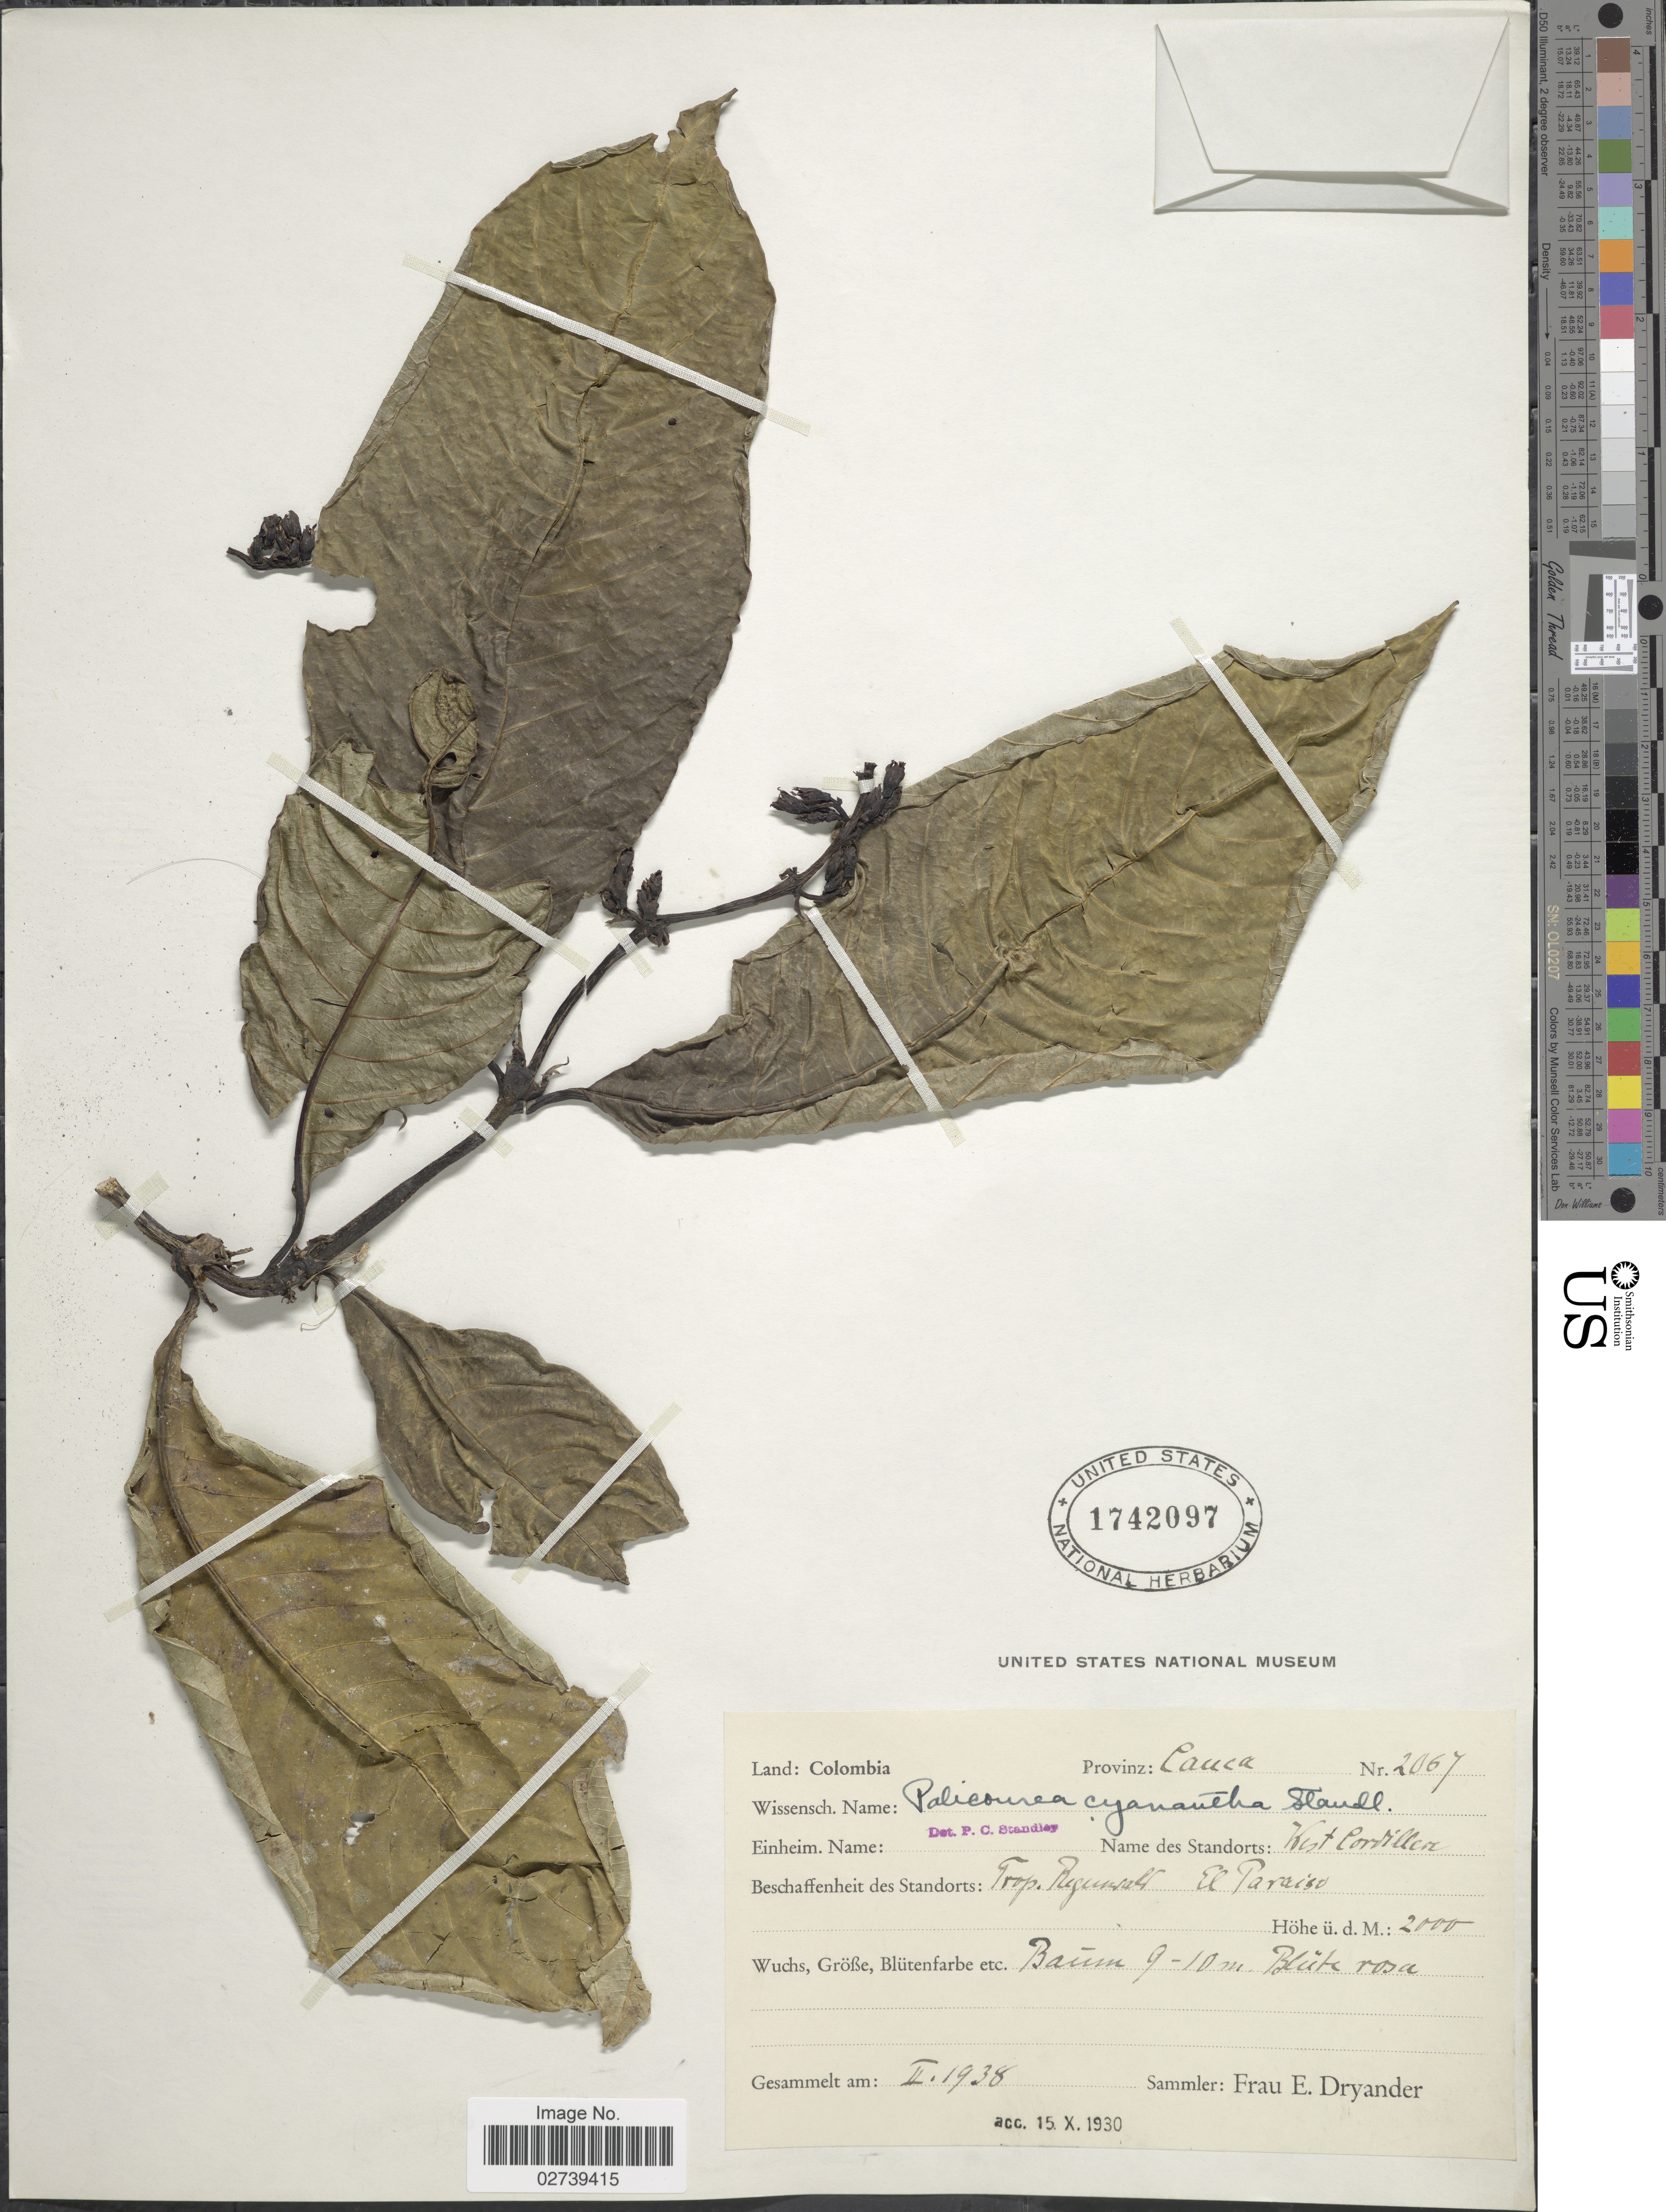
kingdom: Plantae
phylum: Tracheophyta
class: Magnoliopsida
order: Gentianales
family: Rubiaceae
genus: Palicourea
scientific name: Palicourea cyanantha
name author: Standl.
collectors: F. Dryander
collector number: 2067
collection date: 1938-02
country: Colombia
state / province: Cauca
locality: West Cordillera, Trop. Regenwald El Paraiso.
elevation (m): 2000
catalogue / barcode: US 1742097